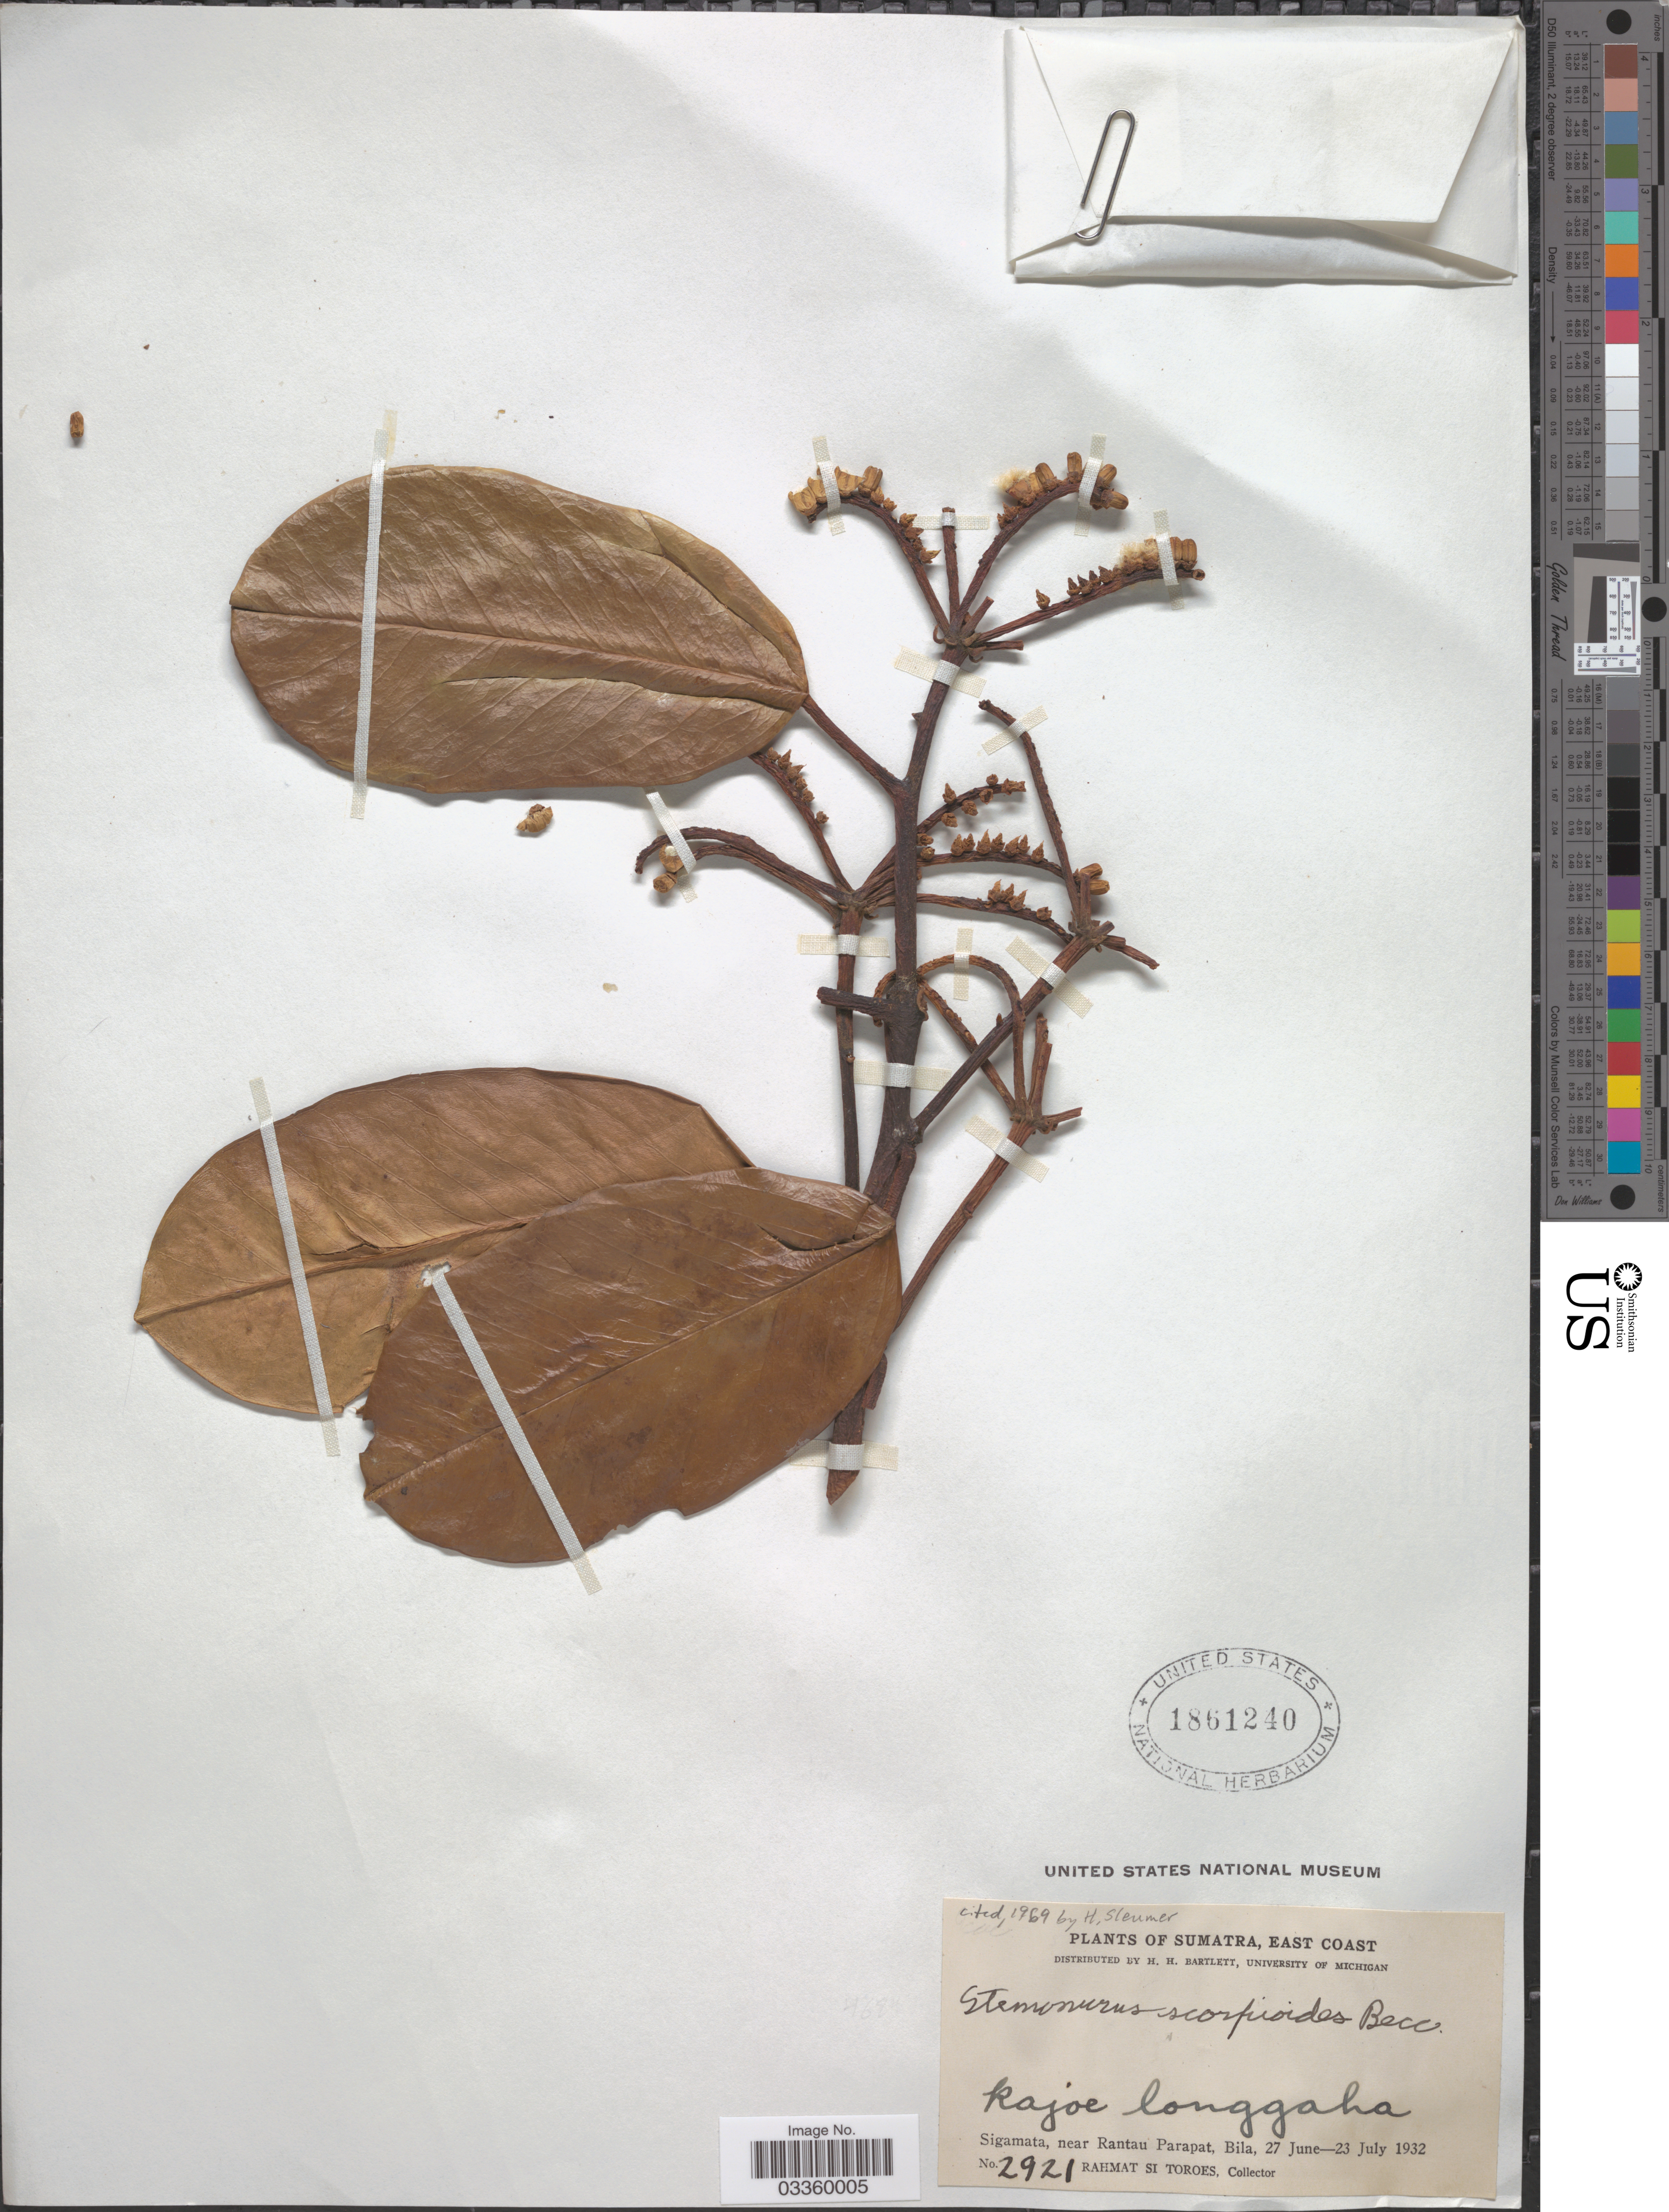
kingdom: Plantae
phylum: Tracheophyta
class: Magnoliopsida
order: Cardiopteridales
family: Stemonuraceae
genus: Stemonurus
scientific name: Stemonurus scorpioides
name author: Becc.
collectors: Rahmat Si Boeea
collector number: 2921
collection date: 1932-06-27/1932-07-23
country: Indonesia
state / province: Sumatra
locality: East Coast. Sigamata, near Rantau Parapat, Bila.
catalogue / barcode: US 1861240